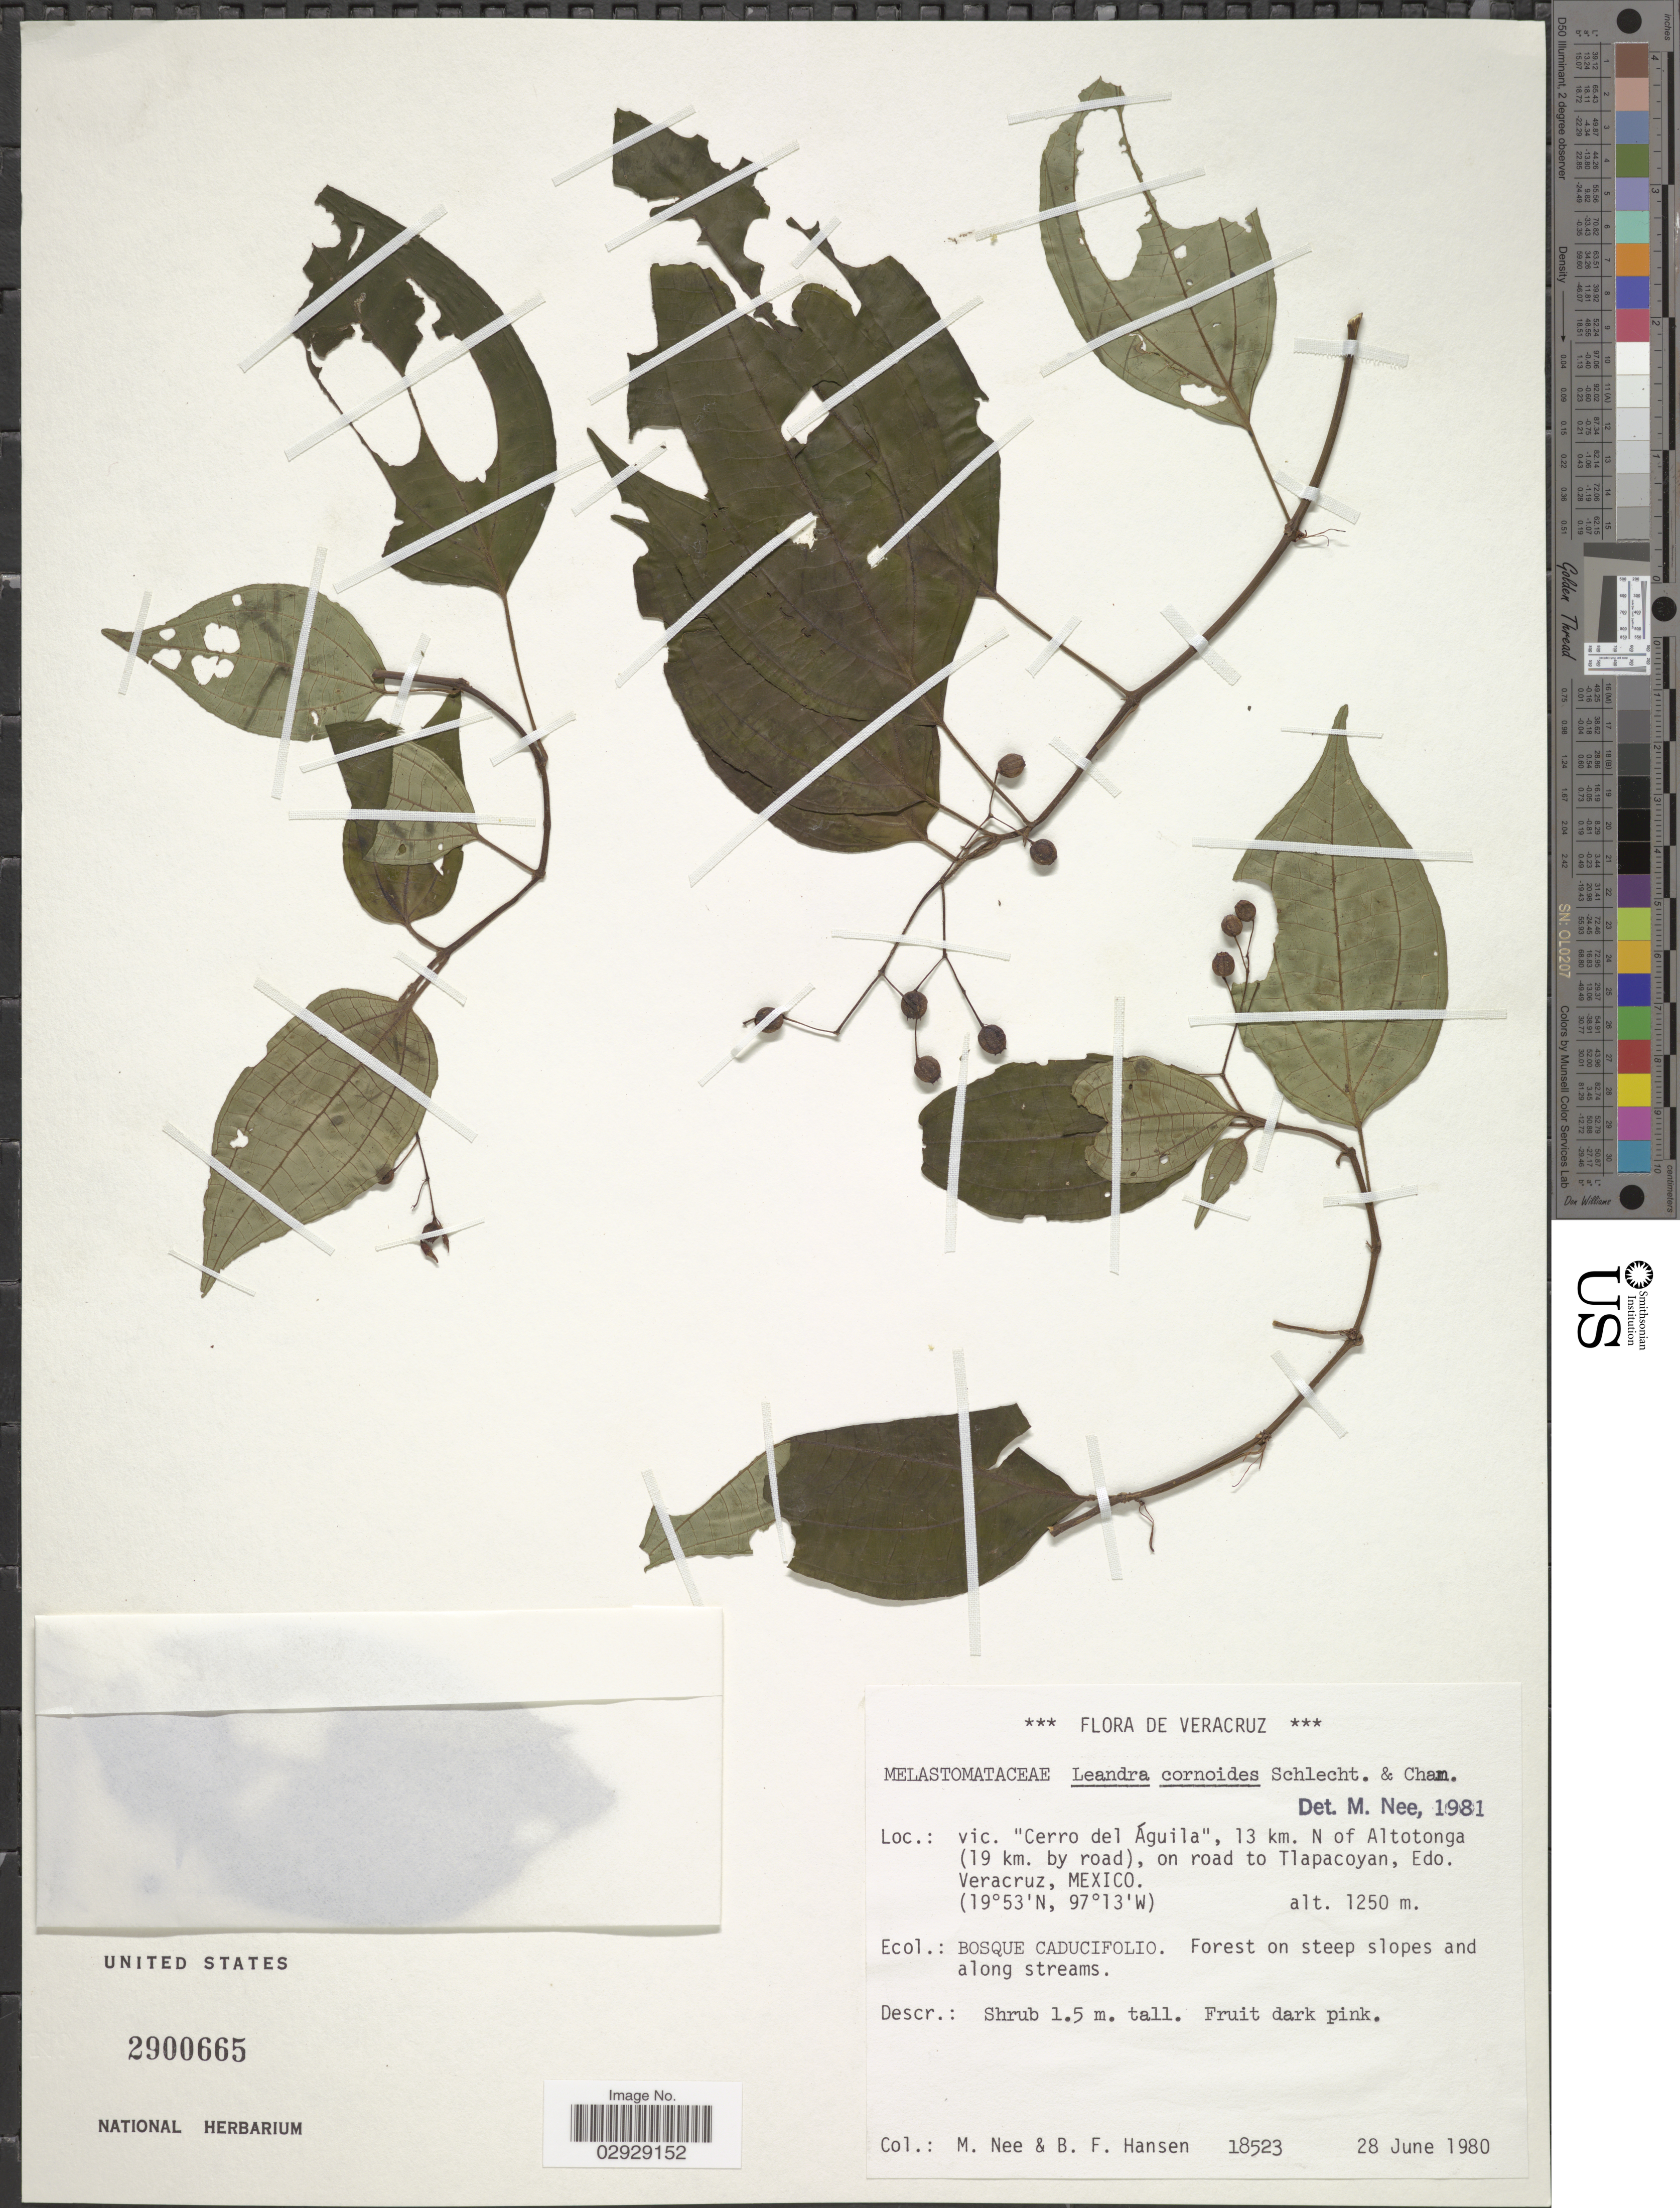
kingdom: Plantae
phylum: Tracheophyta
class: Magnoliopsida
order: Myrtales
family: Melastomataceae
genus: Leandra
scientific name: Leandra cornoides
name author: (Schltdl. & Cham.) Cogn.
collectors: M. Nee & B. Hansen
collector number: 18523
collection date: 1980-06-28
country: Mexico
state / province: Veracruz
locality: Veracruz. Vic. "Cerro del Águilla", 13 km. N of Altotonga (19 km. by road), on road to Tlapacoyan.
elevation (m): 1250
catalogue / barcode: US 2900665